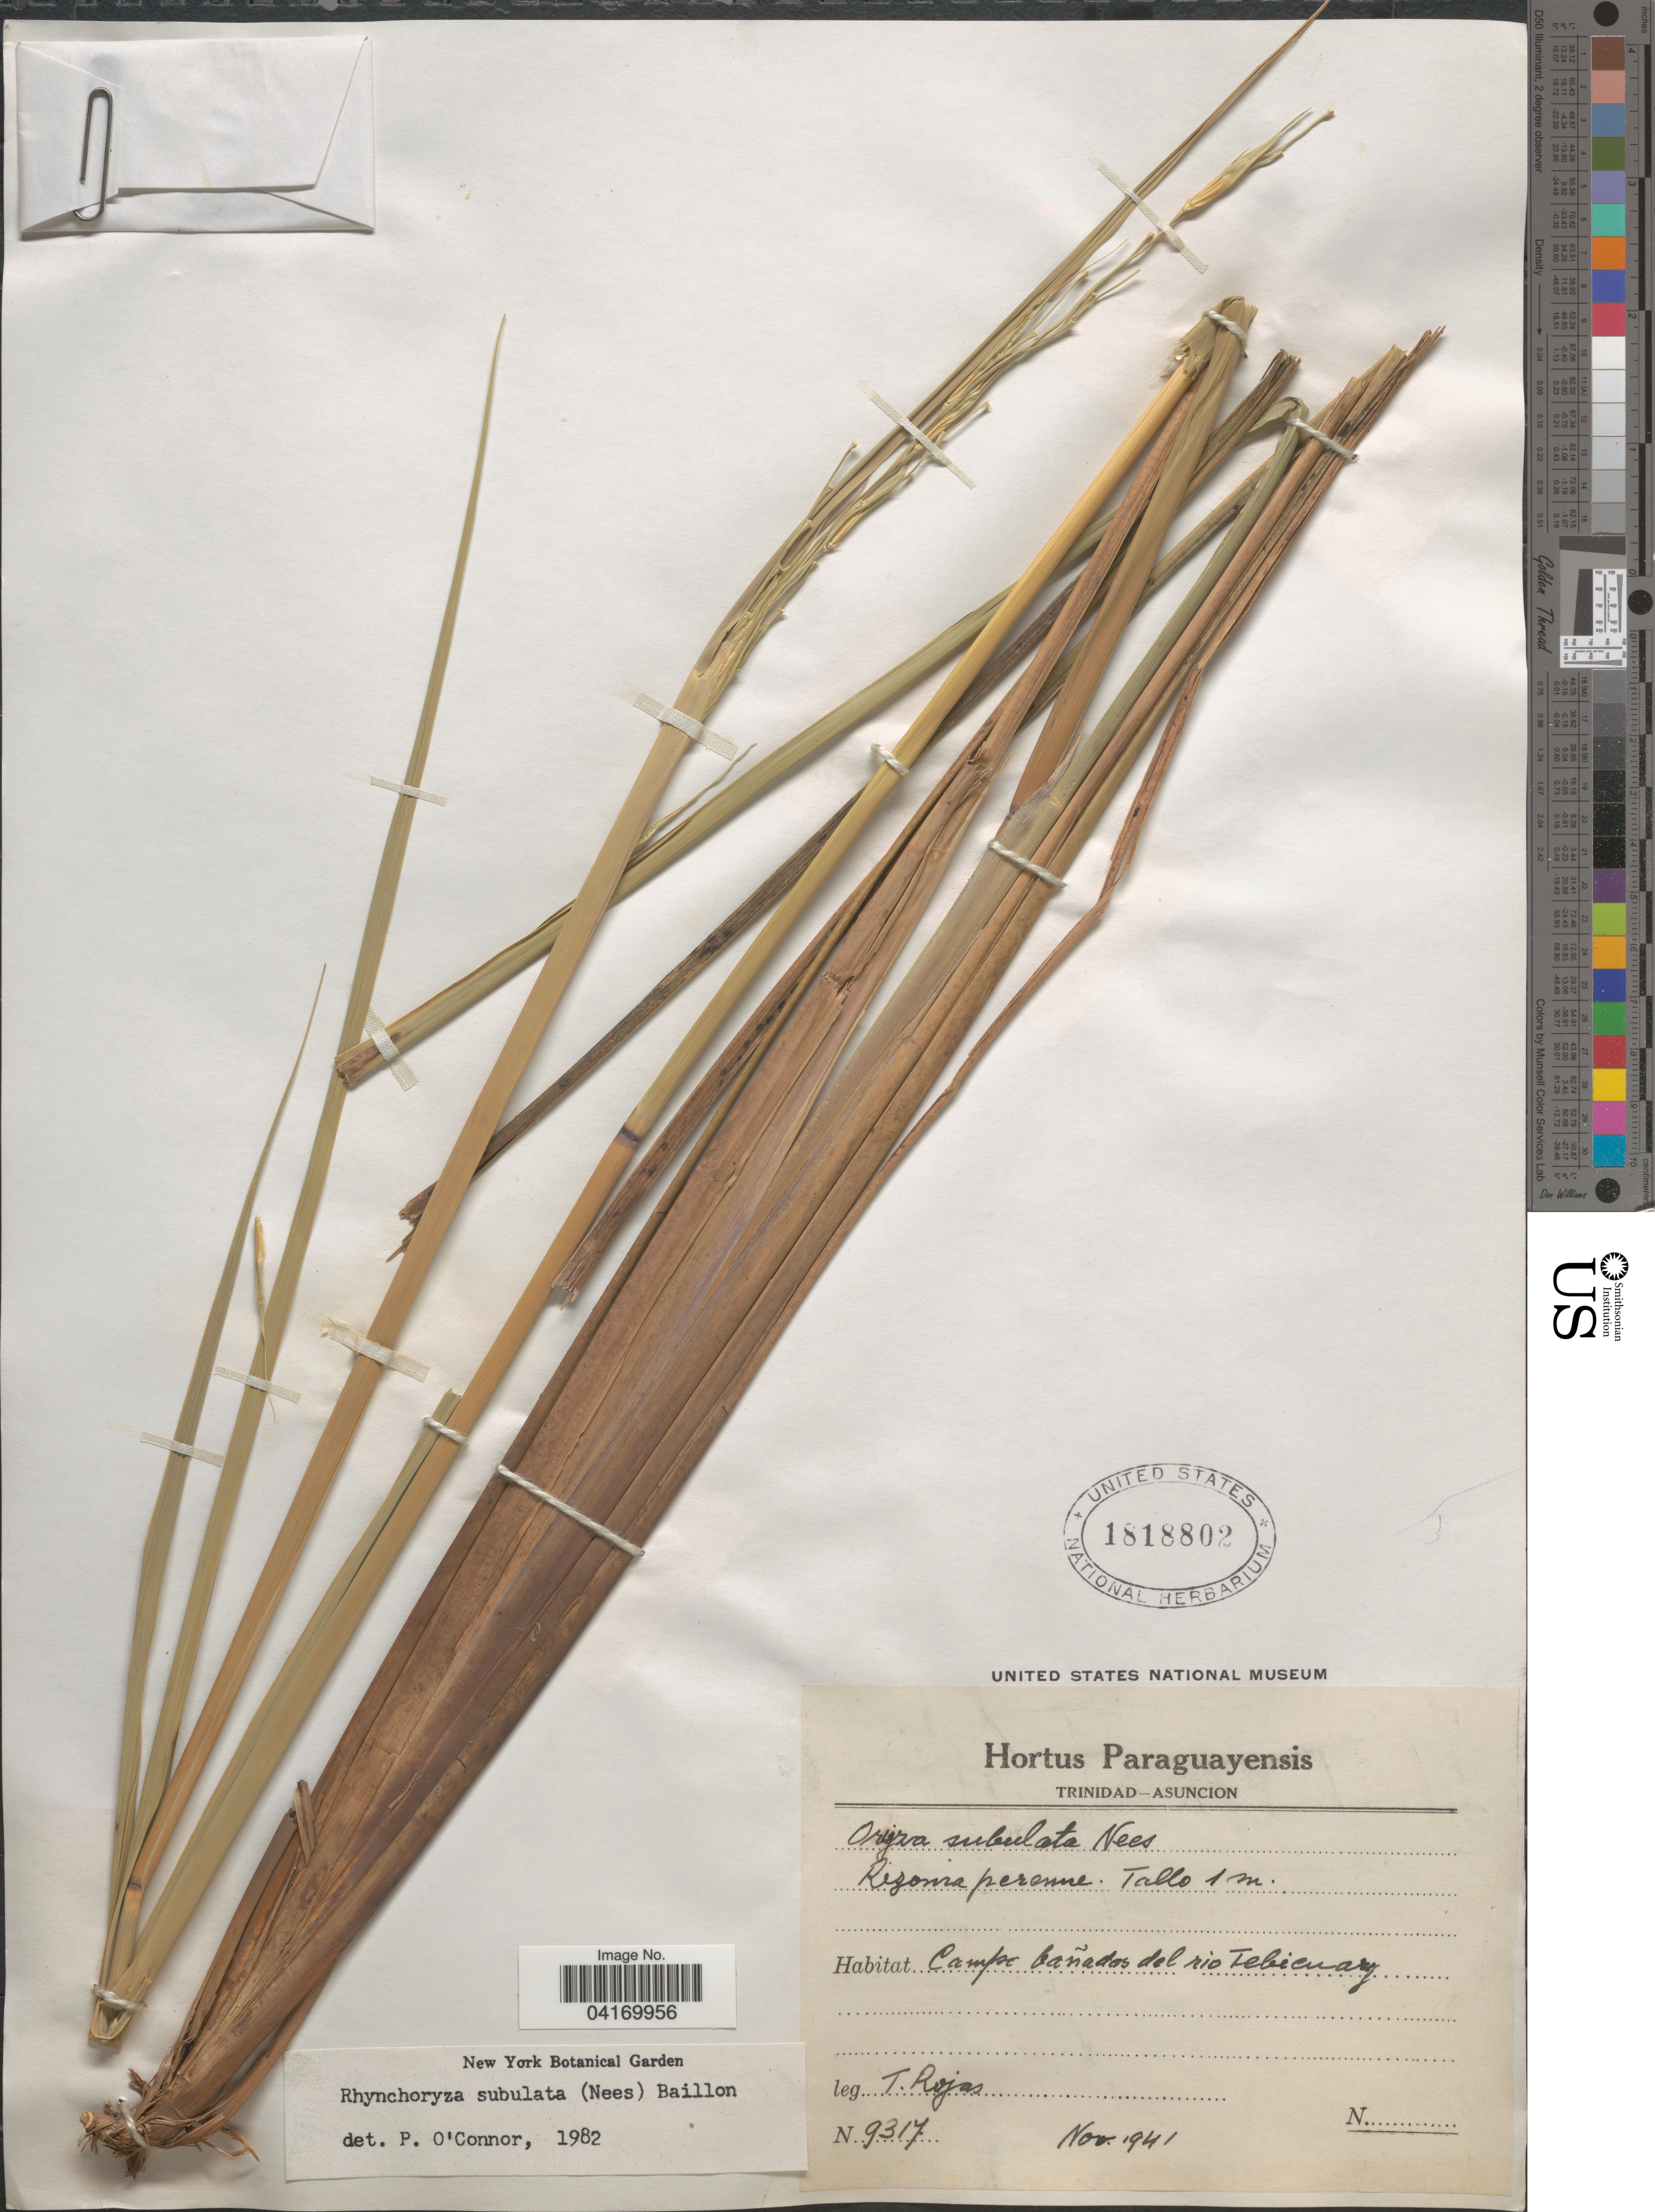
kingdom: Plantae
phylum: Tracheophyta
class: Liliopsida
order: Poales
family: Poaceae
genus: Rhynchoryza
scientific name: Rhynchoryza subulata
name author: (Nees) Baill.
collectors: T. Rojas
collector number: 9317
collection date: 1941-11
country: Paraguay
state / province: Asuncion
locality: Campo bañados del rio Tebicuay.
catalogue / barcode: US 1818802